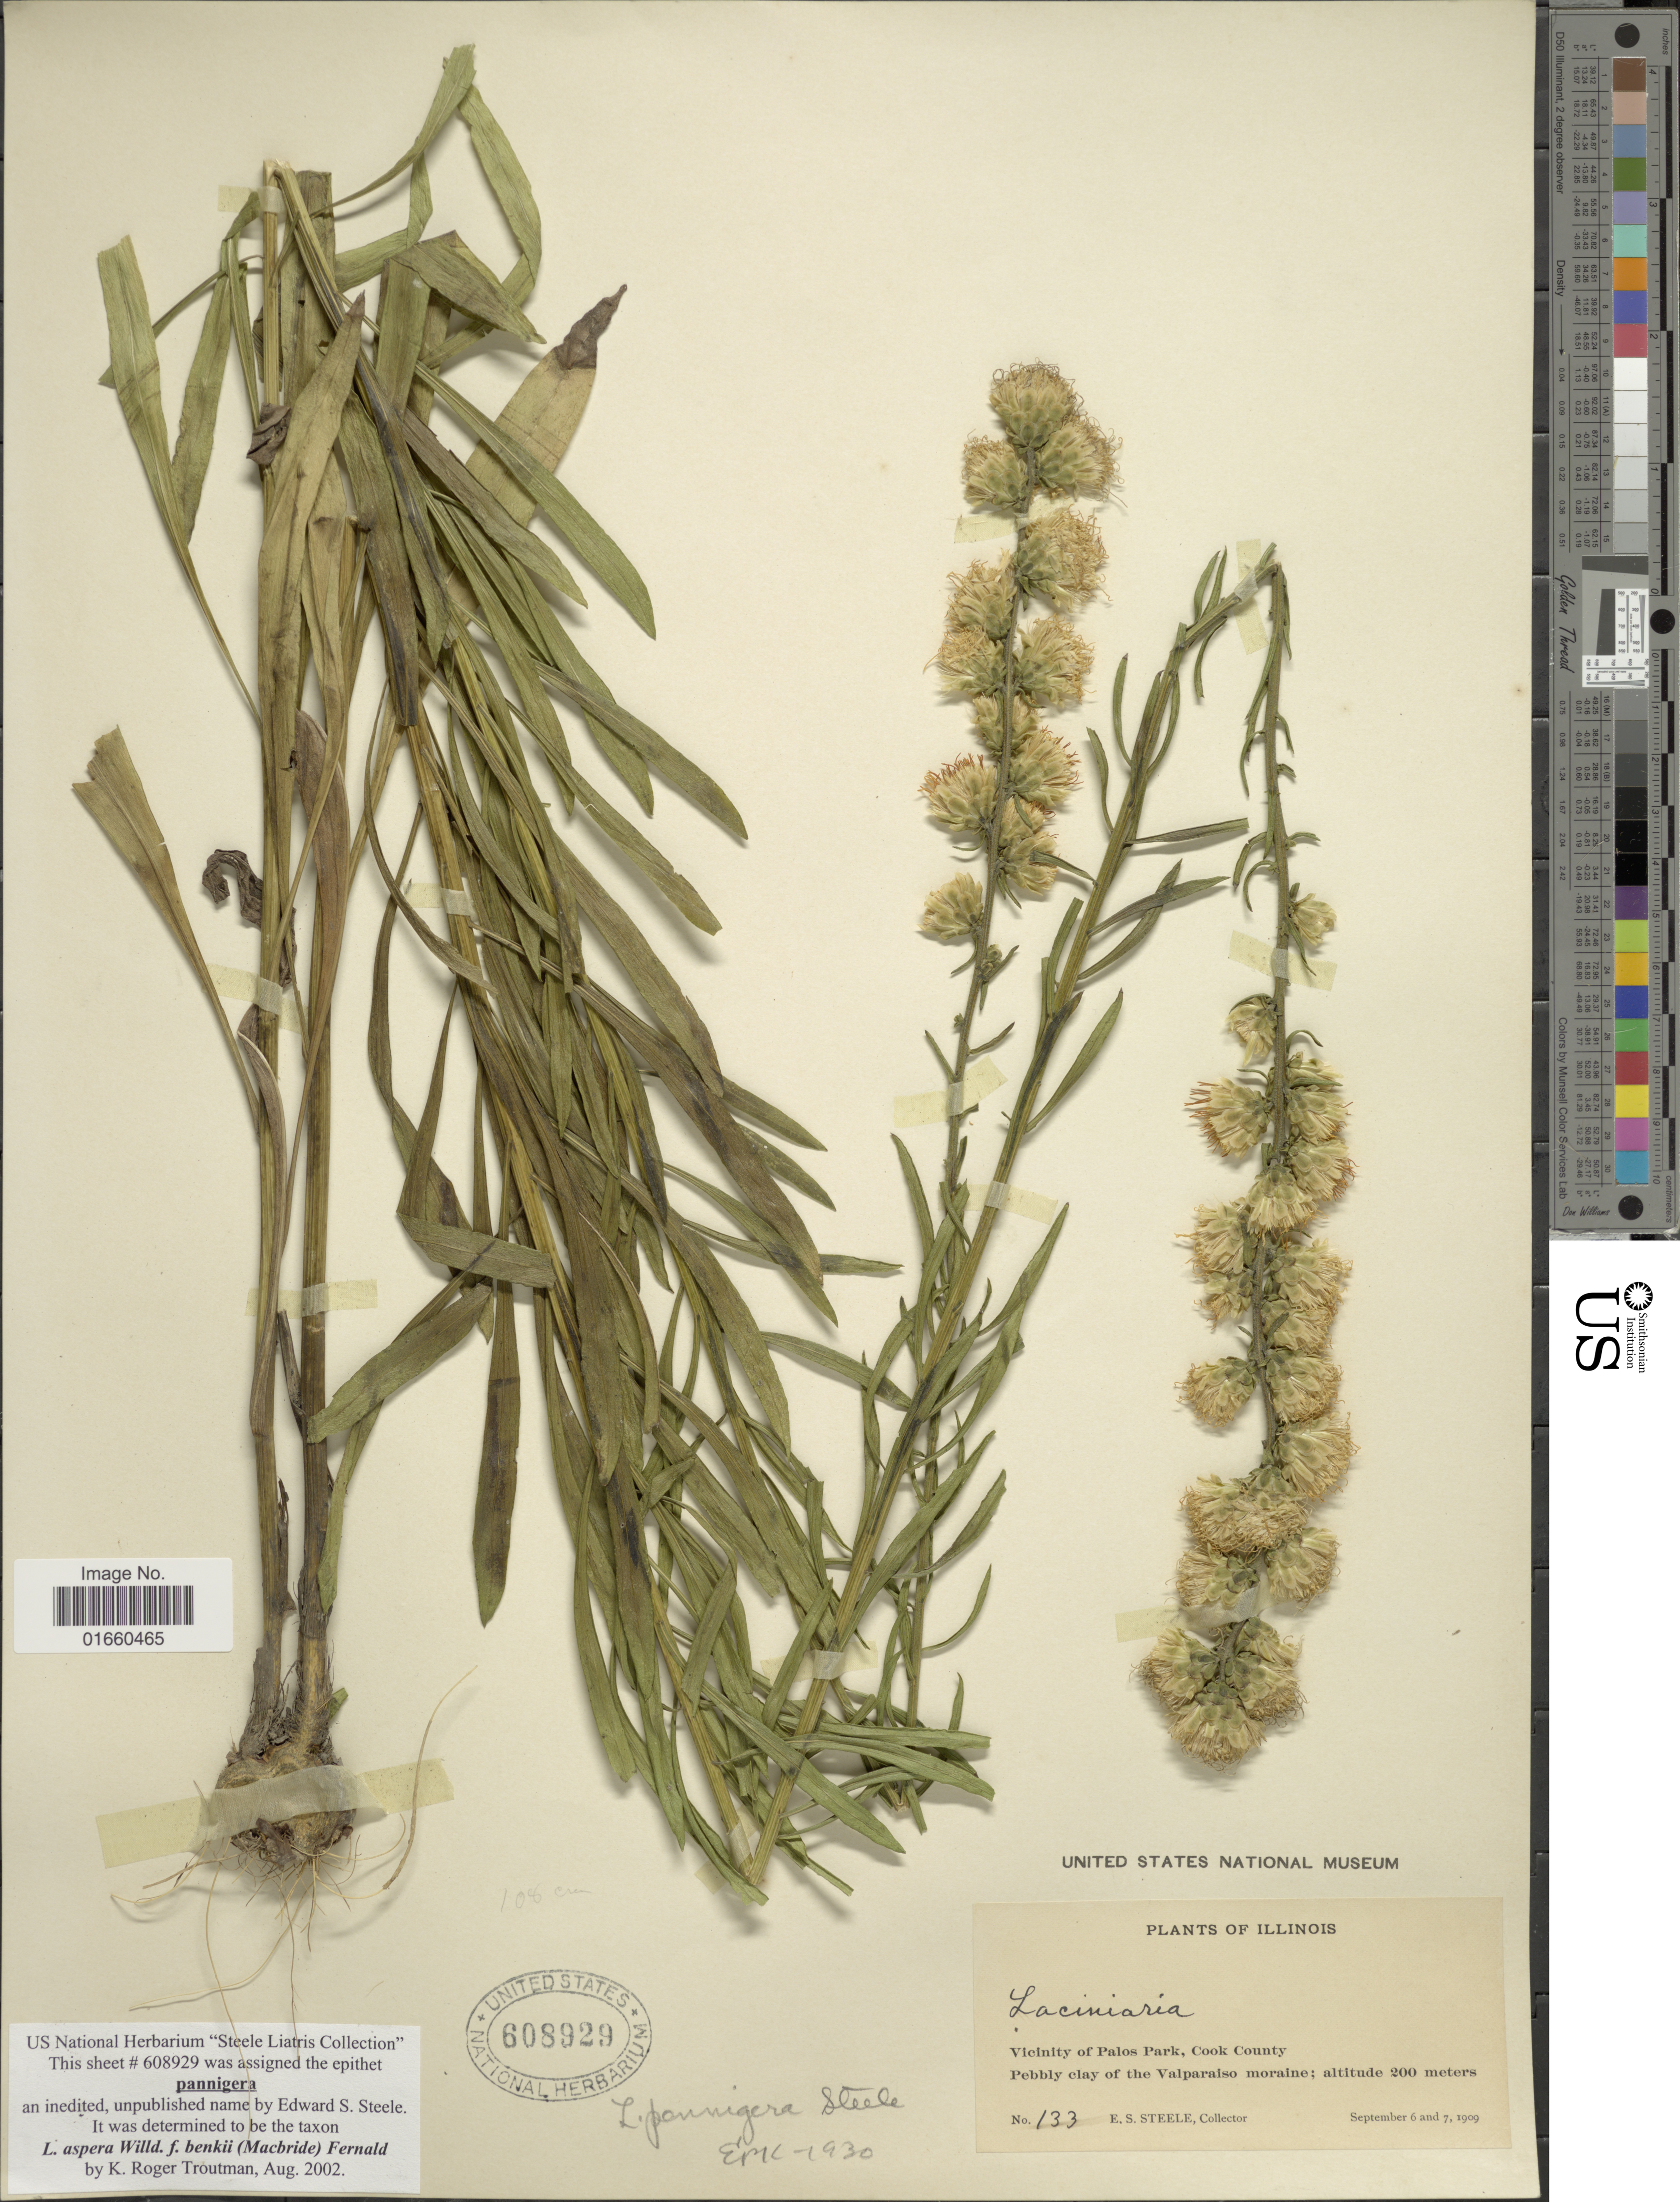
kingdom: Plantae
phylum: Tracheophyta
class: Magnoliopsida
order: Asterales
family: Asteraceae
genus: Liatris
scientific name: Liatris aspera f. benkii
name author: (J.F. Macbr.) Fernald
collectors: E. Steele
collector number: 133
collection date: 1909-09-06/1909-09-07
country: United States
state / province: Illinois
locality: Vicinity of Palos Park, Cook County, Pebbly caly of the Valparaiso moraine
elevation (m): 200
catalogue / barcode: US 608929